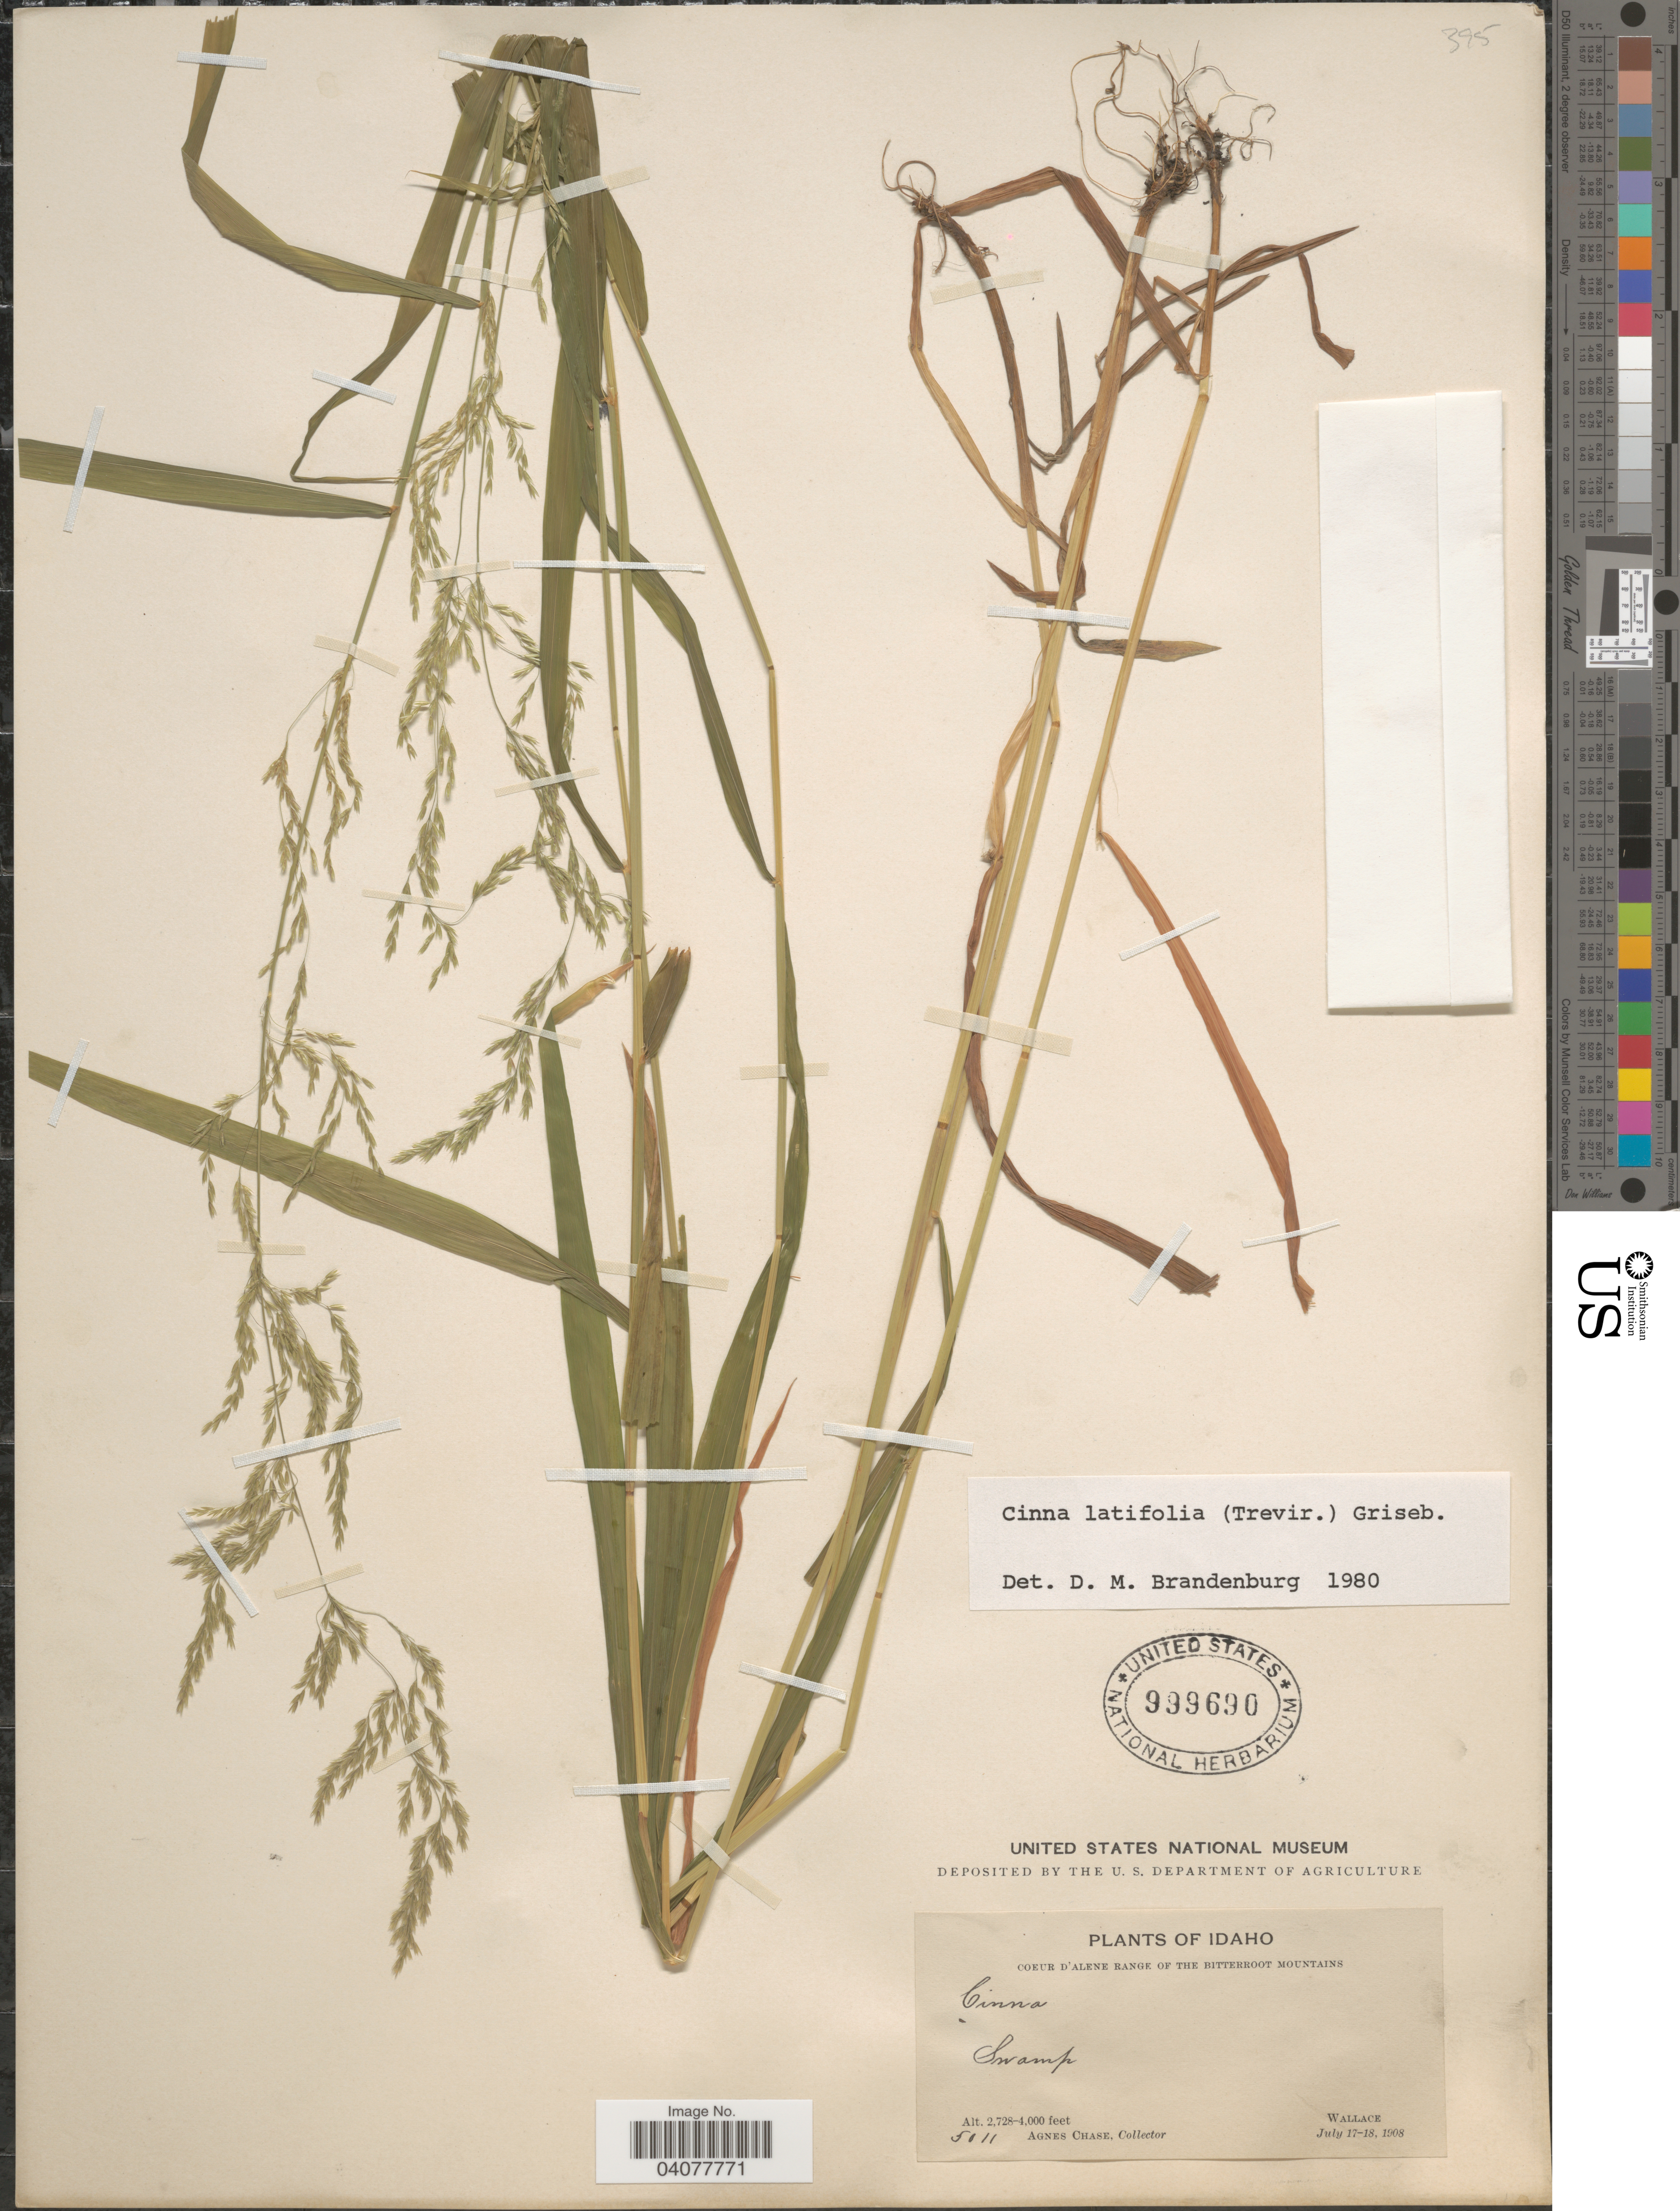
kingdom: Plantae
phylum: Tracheophyta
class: Liliopsida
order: Poales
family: Poaceae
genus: Cinna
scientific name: Cinna latifolia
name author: (Trevir. ex Goeppert) Griseb.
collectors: A. Chase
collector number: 5011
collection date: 1908-07-17/1908-07-18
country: United States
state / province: Idaho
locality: Coeur d'Alene Range of the Bitterroot Mountains. Swamp. Wallace.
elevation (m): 831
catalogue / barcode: US 999690